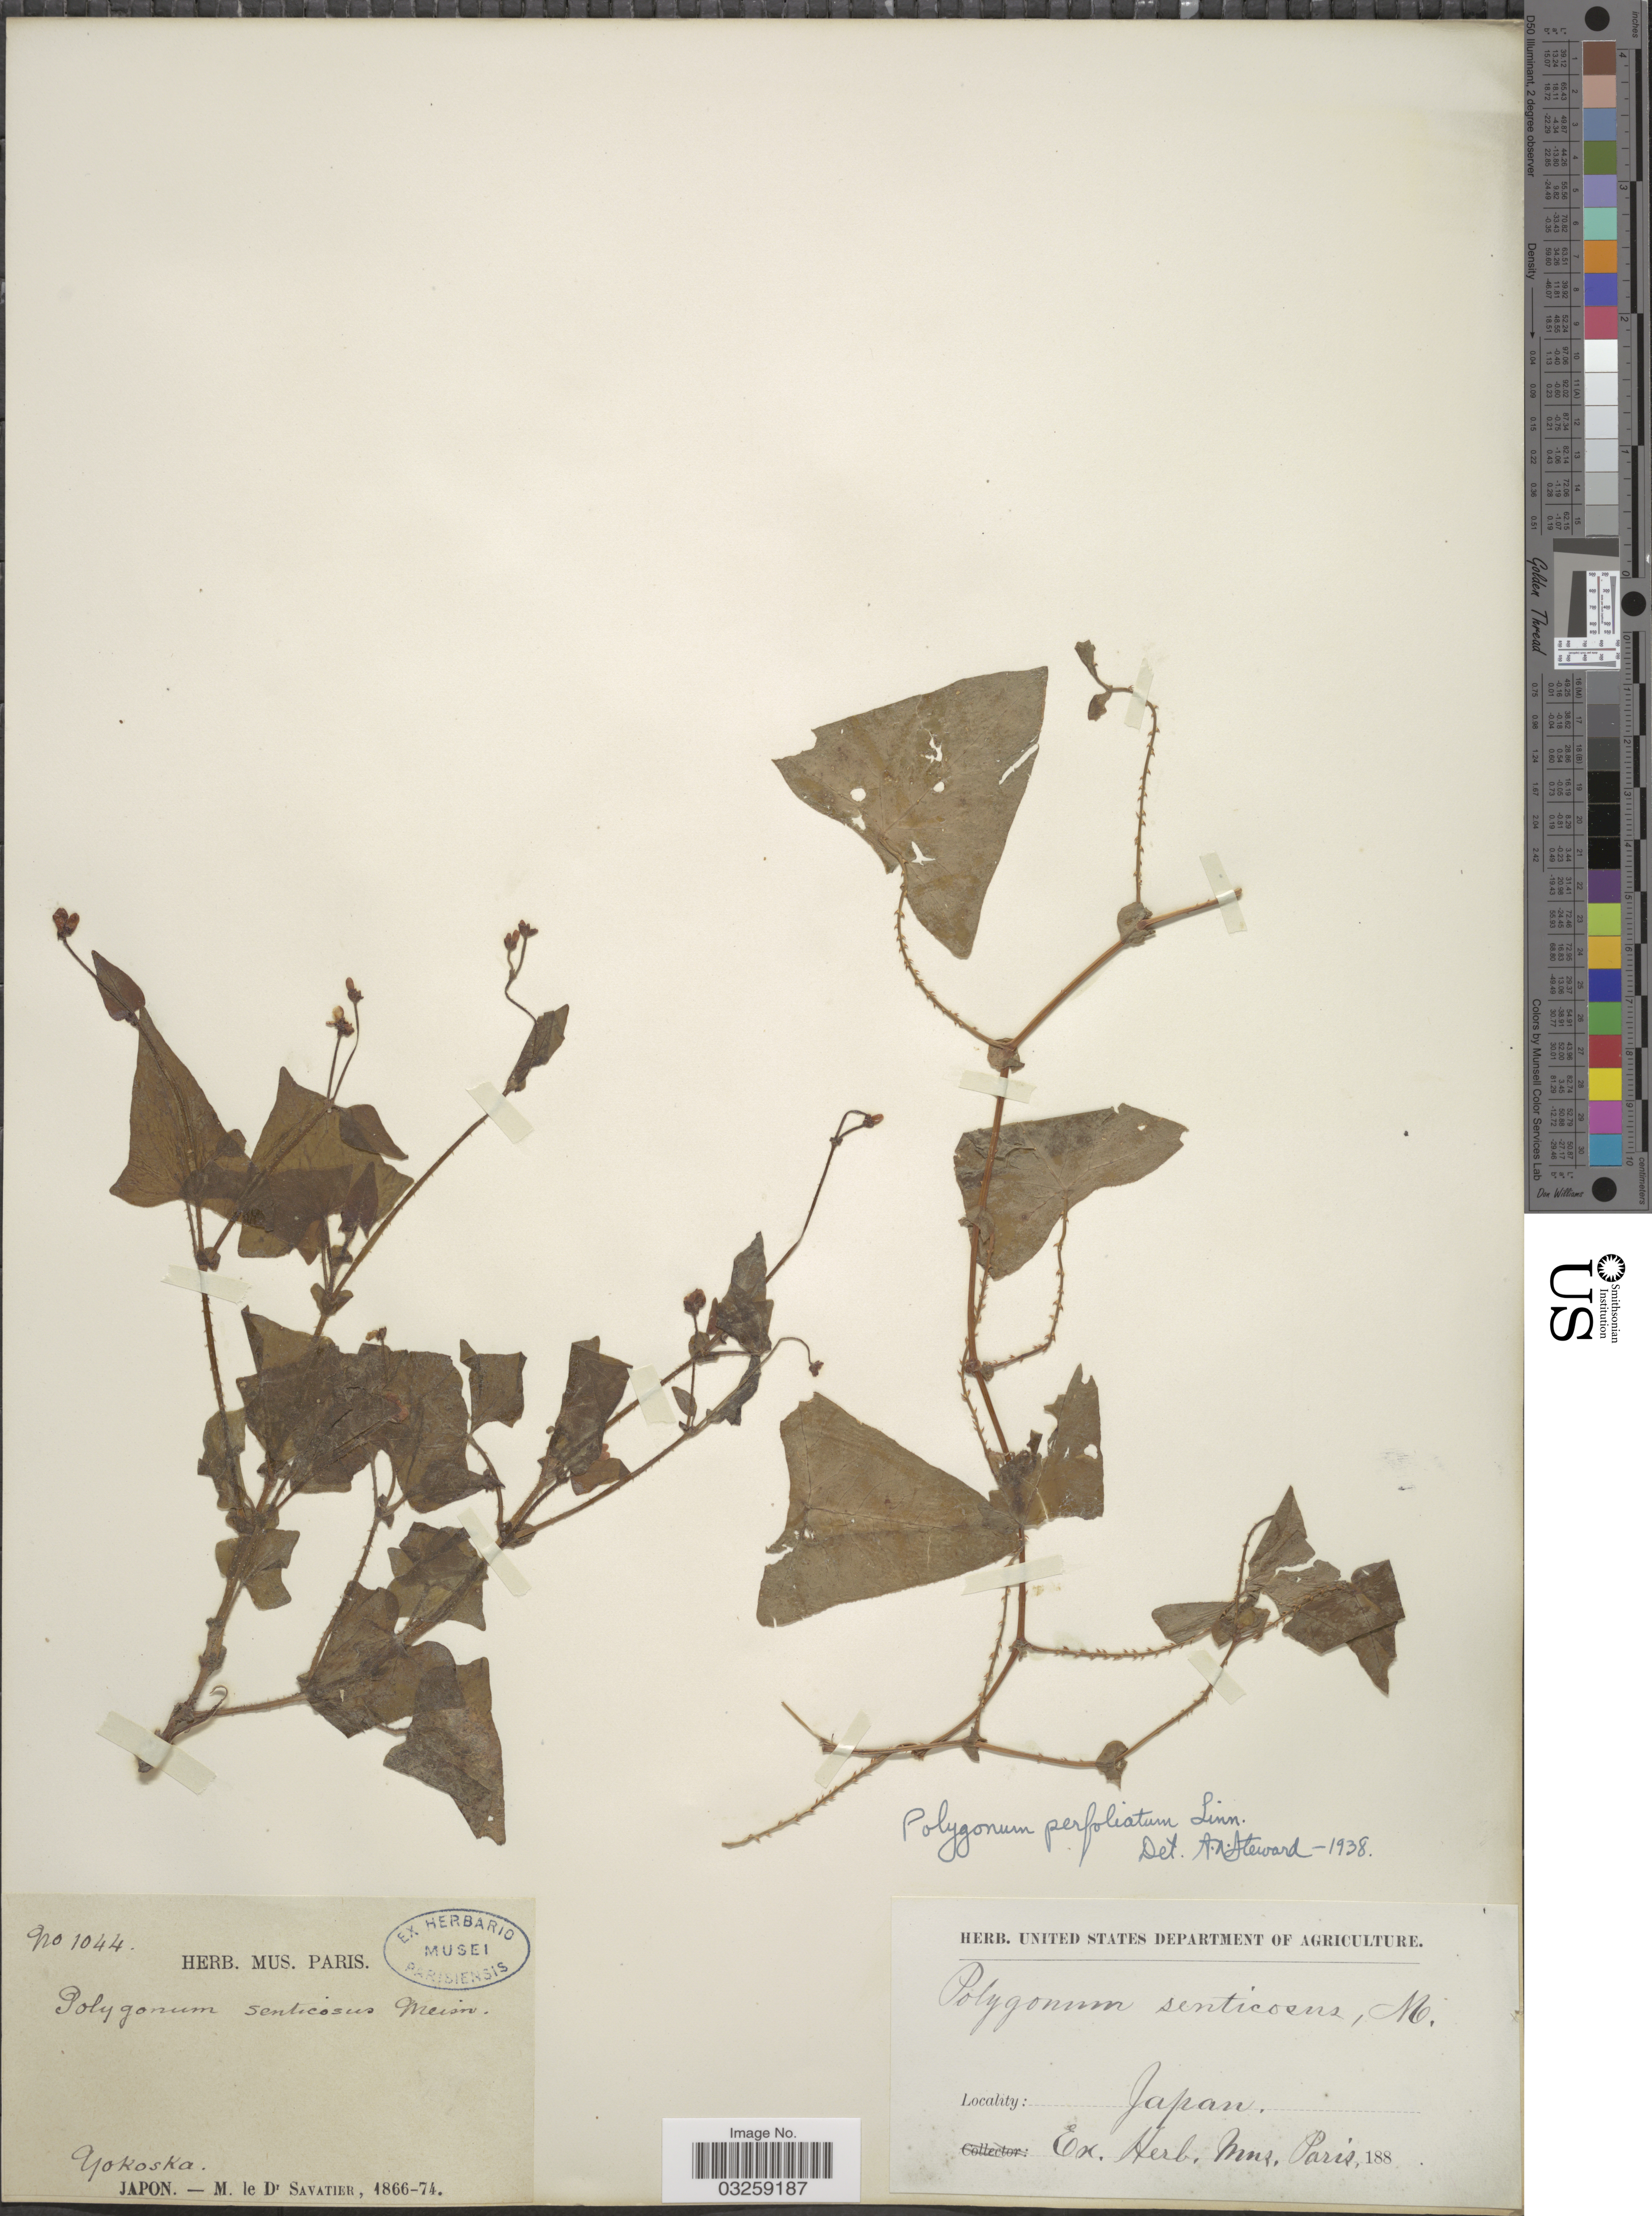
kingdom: Plantae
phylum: Tracheophyta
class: Magnoliopsida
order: Caryophyllales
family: Polygonaceae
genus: Polygonum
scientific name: Polygonum perfoliatum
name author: L.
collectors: M. Savatier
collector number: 1044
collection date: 1866/1874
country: Japan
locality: Yokoska.